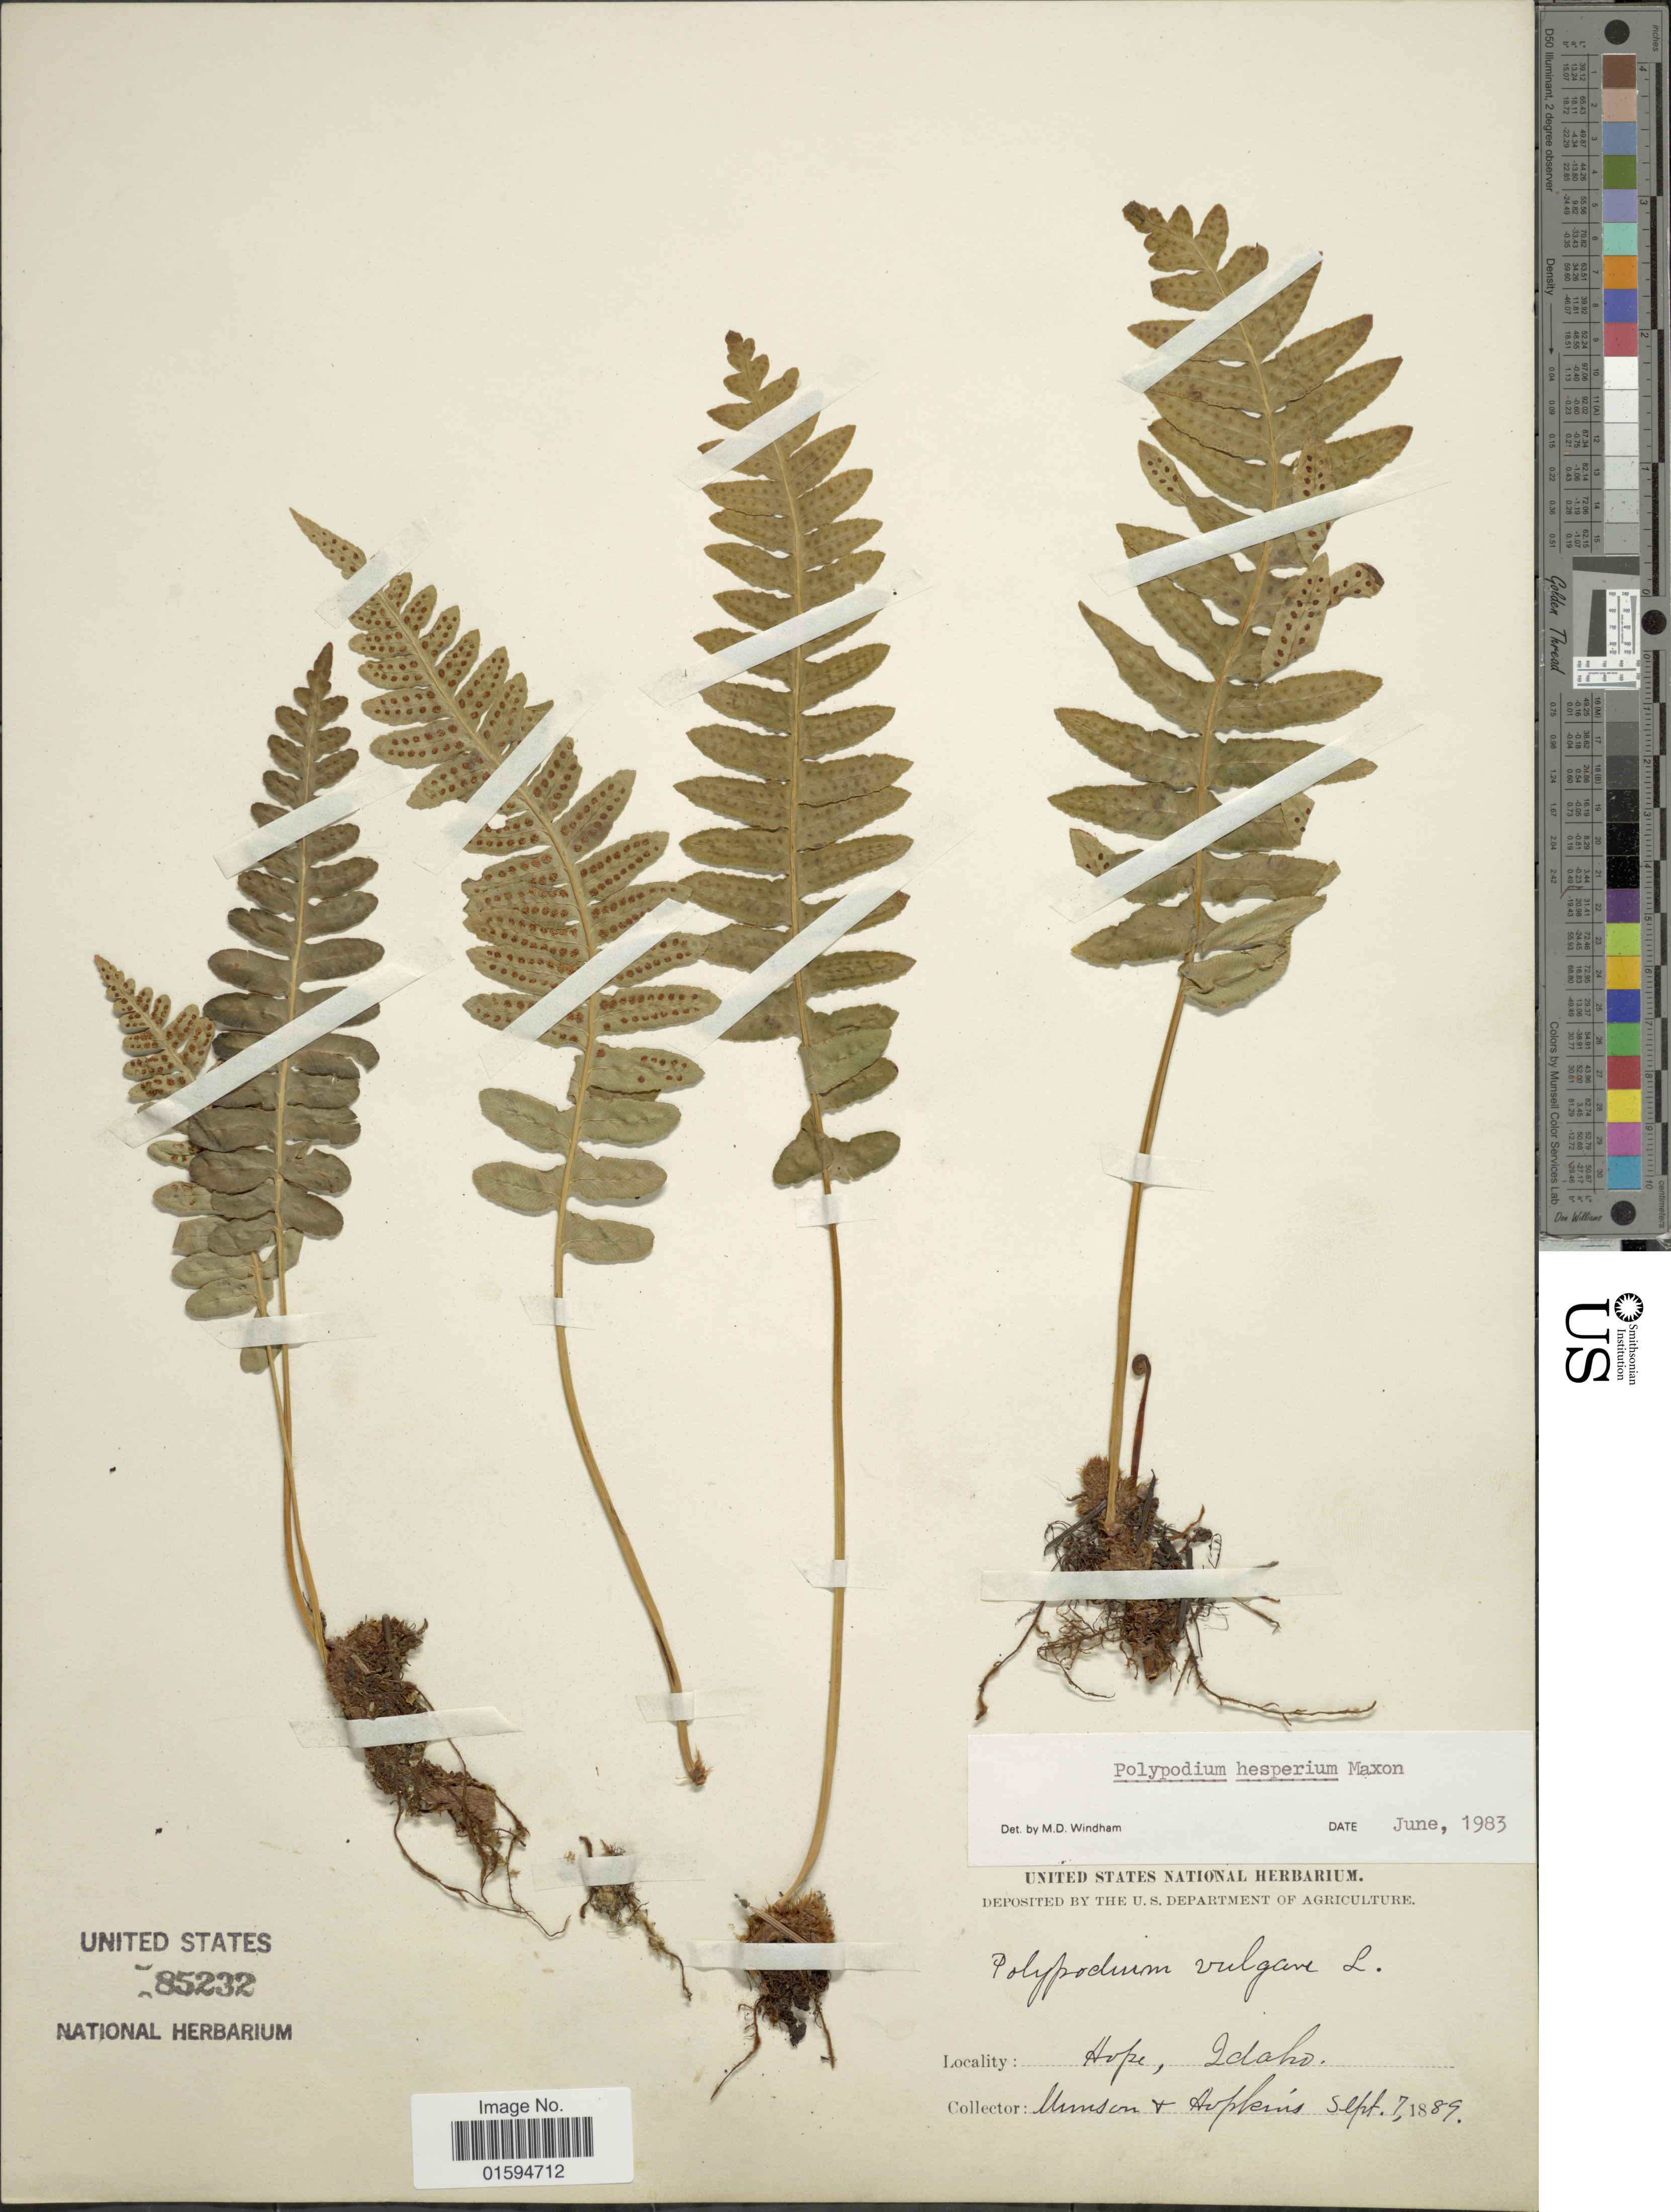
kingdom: Plantae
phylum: Tracheophyta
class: Polypodiopsida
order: Polypodiales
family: Polypodiaceae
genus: Polypodium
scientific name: Polypodium hesperium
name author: Maxon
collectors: -. Munson & -- Hopkins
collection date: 1889-09-07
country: United States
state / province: Idaho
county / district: Bonner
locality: Hope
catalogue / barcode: US 85232